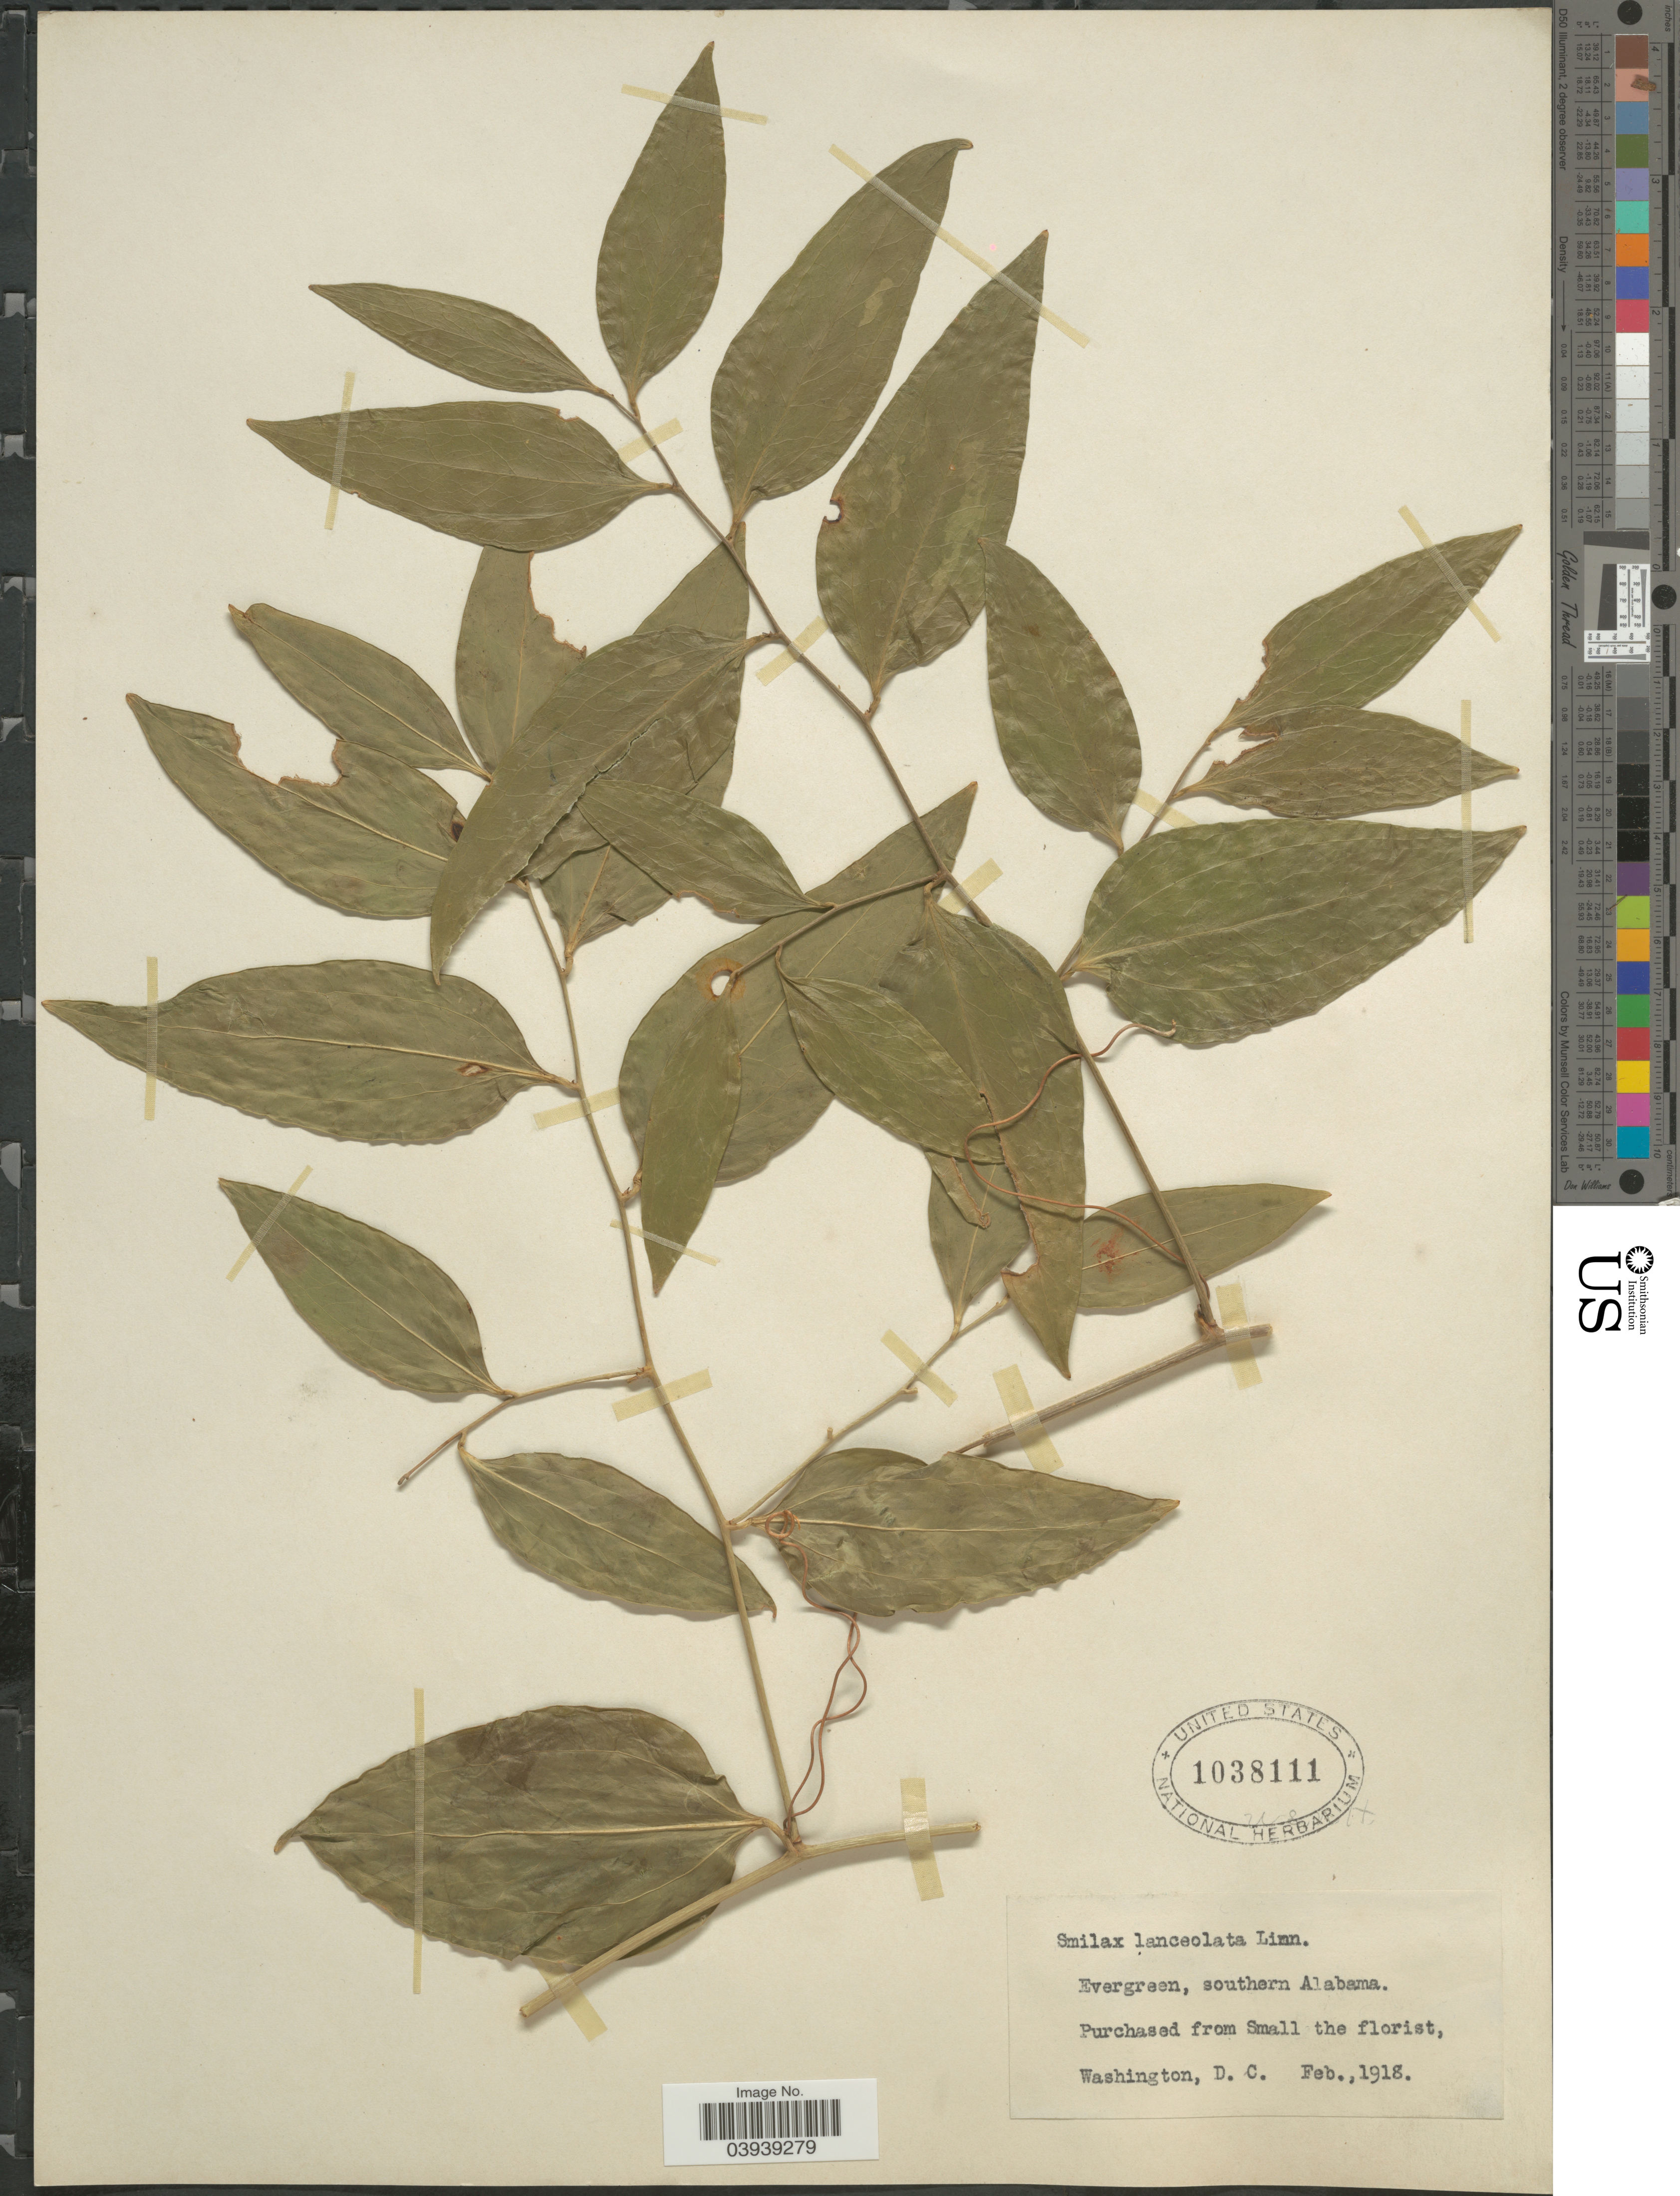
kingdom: Plantae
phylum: Tracheophyta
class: Liliopsida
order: Liliales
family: Smilacaceae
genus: Smilax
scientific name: Smilax smallii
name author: Morong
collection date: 1918-02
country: United States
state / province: Alabama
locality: Evergreen, southern Alabama.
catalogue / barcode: US 1038111